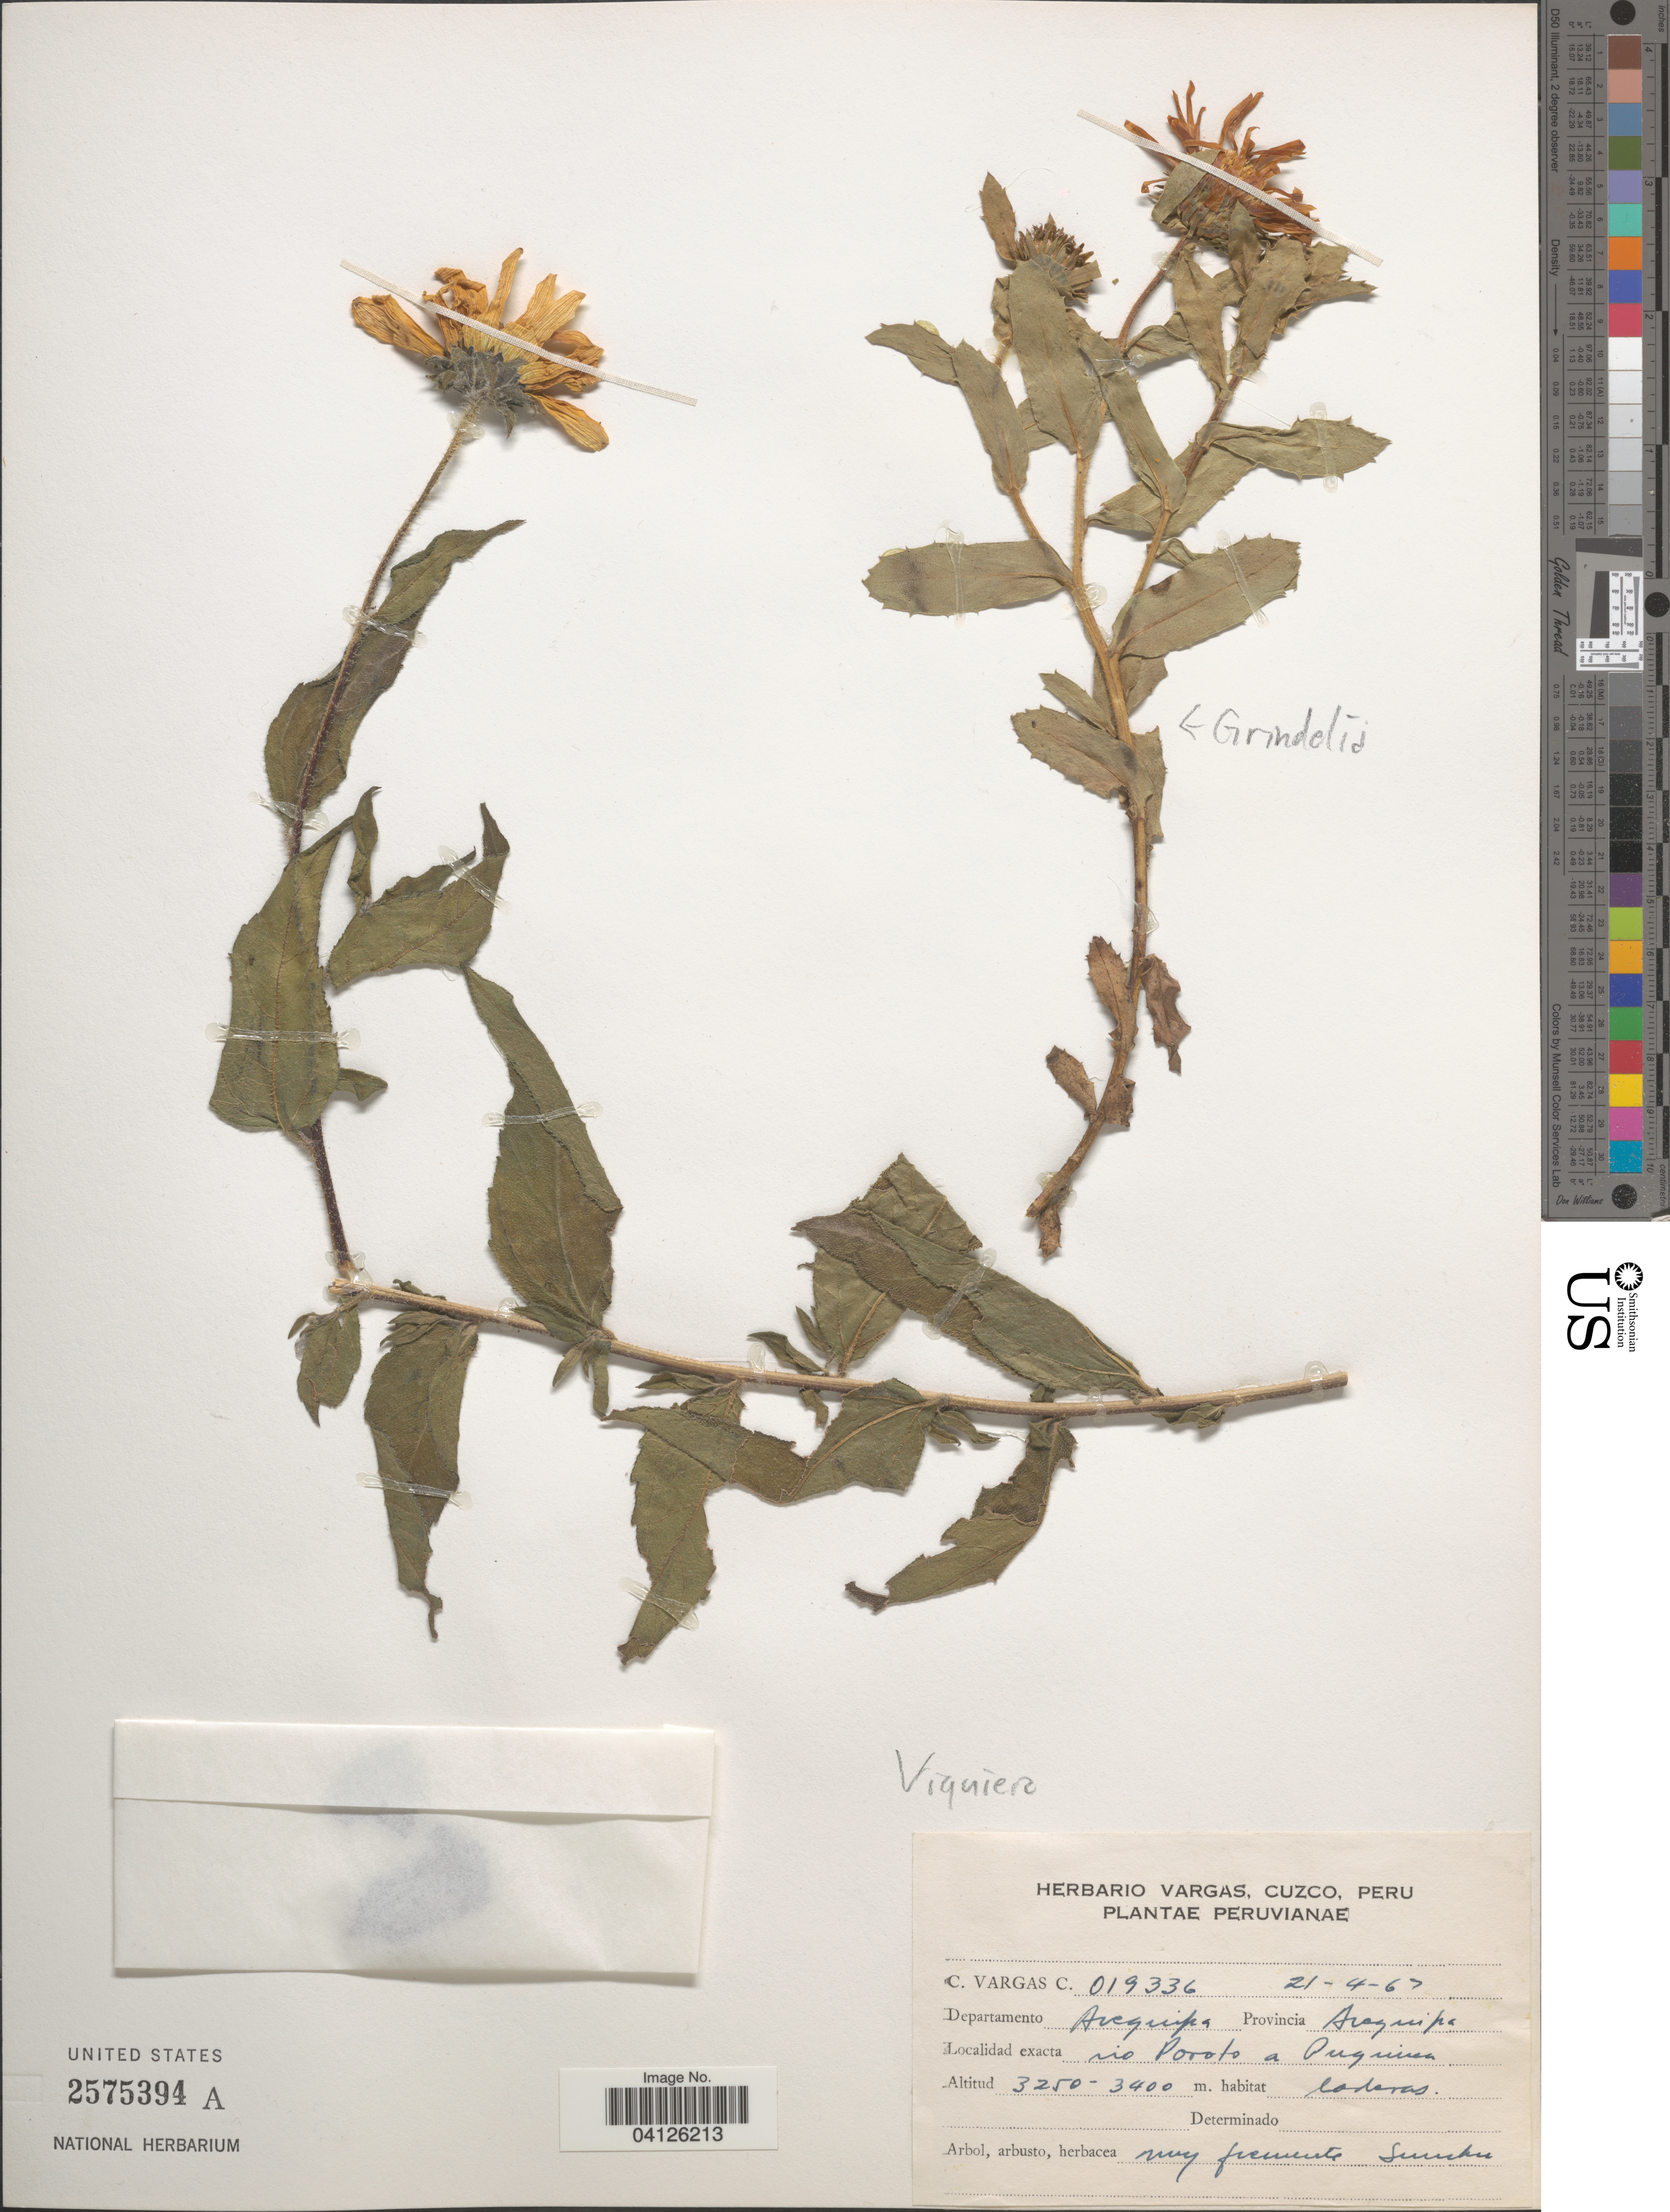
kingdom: Plantae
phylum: Tracheophyta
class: Magnoliopsida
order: Asterales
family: Asteraceae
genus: Viguiera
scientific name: Viguiera sp.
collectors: C. Vargas Calderón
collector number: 019336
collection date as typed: Transcribed d/m/y: 21/4/67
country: Peru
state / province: Arequipa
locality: Peruvianae. Departamento Arequipa Provincia Arequipa. Rio Poroto a Puquina.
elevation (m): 3250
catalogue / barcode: US 2575394A